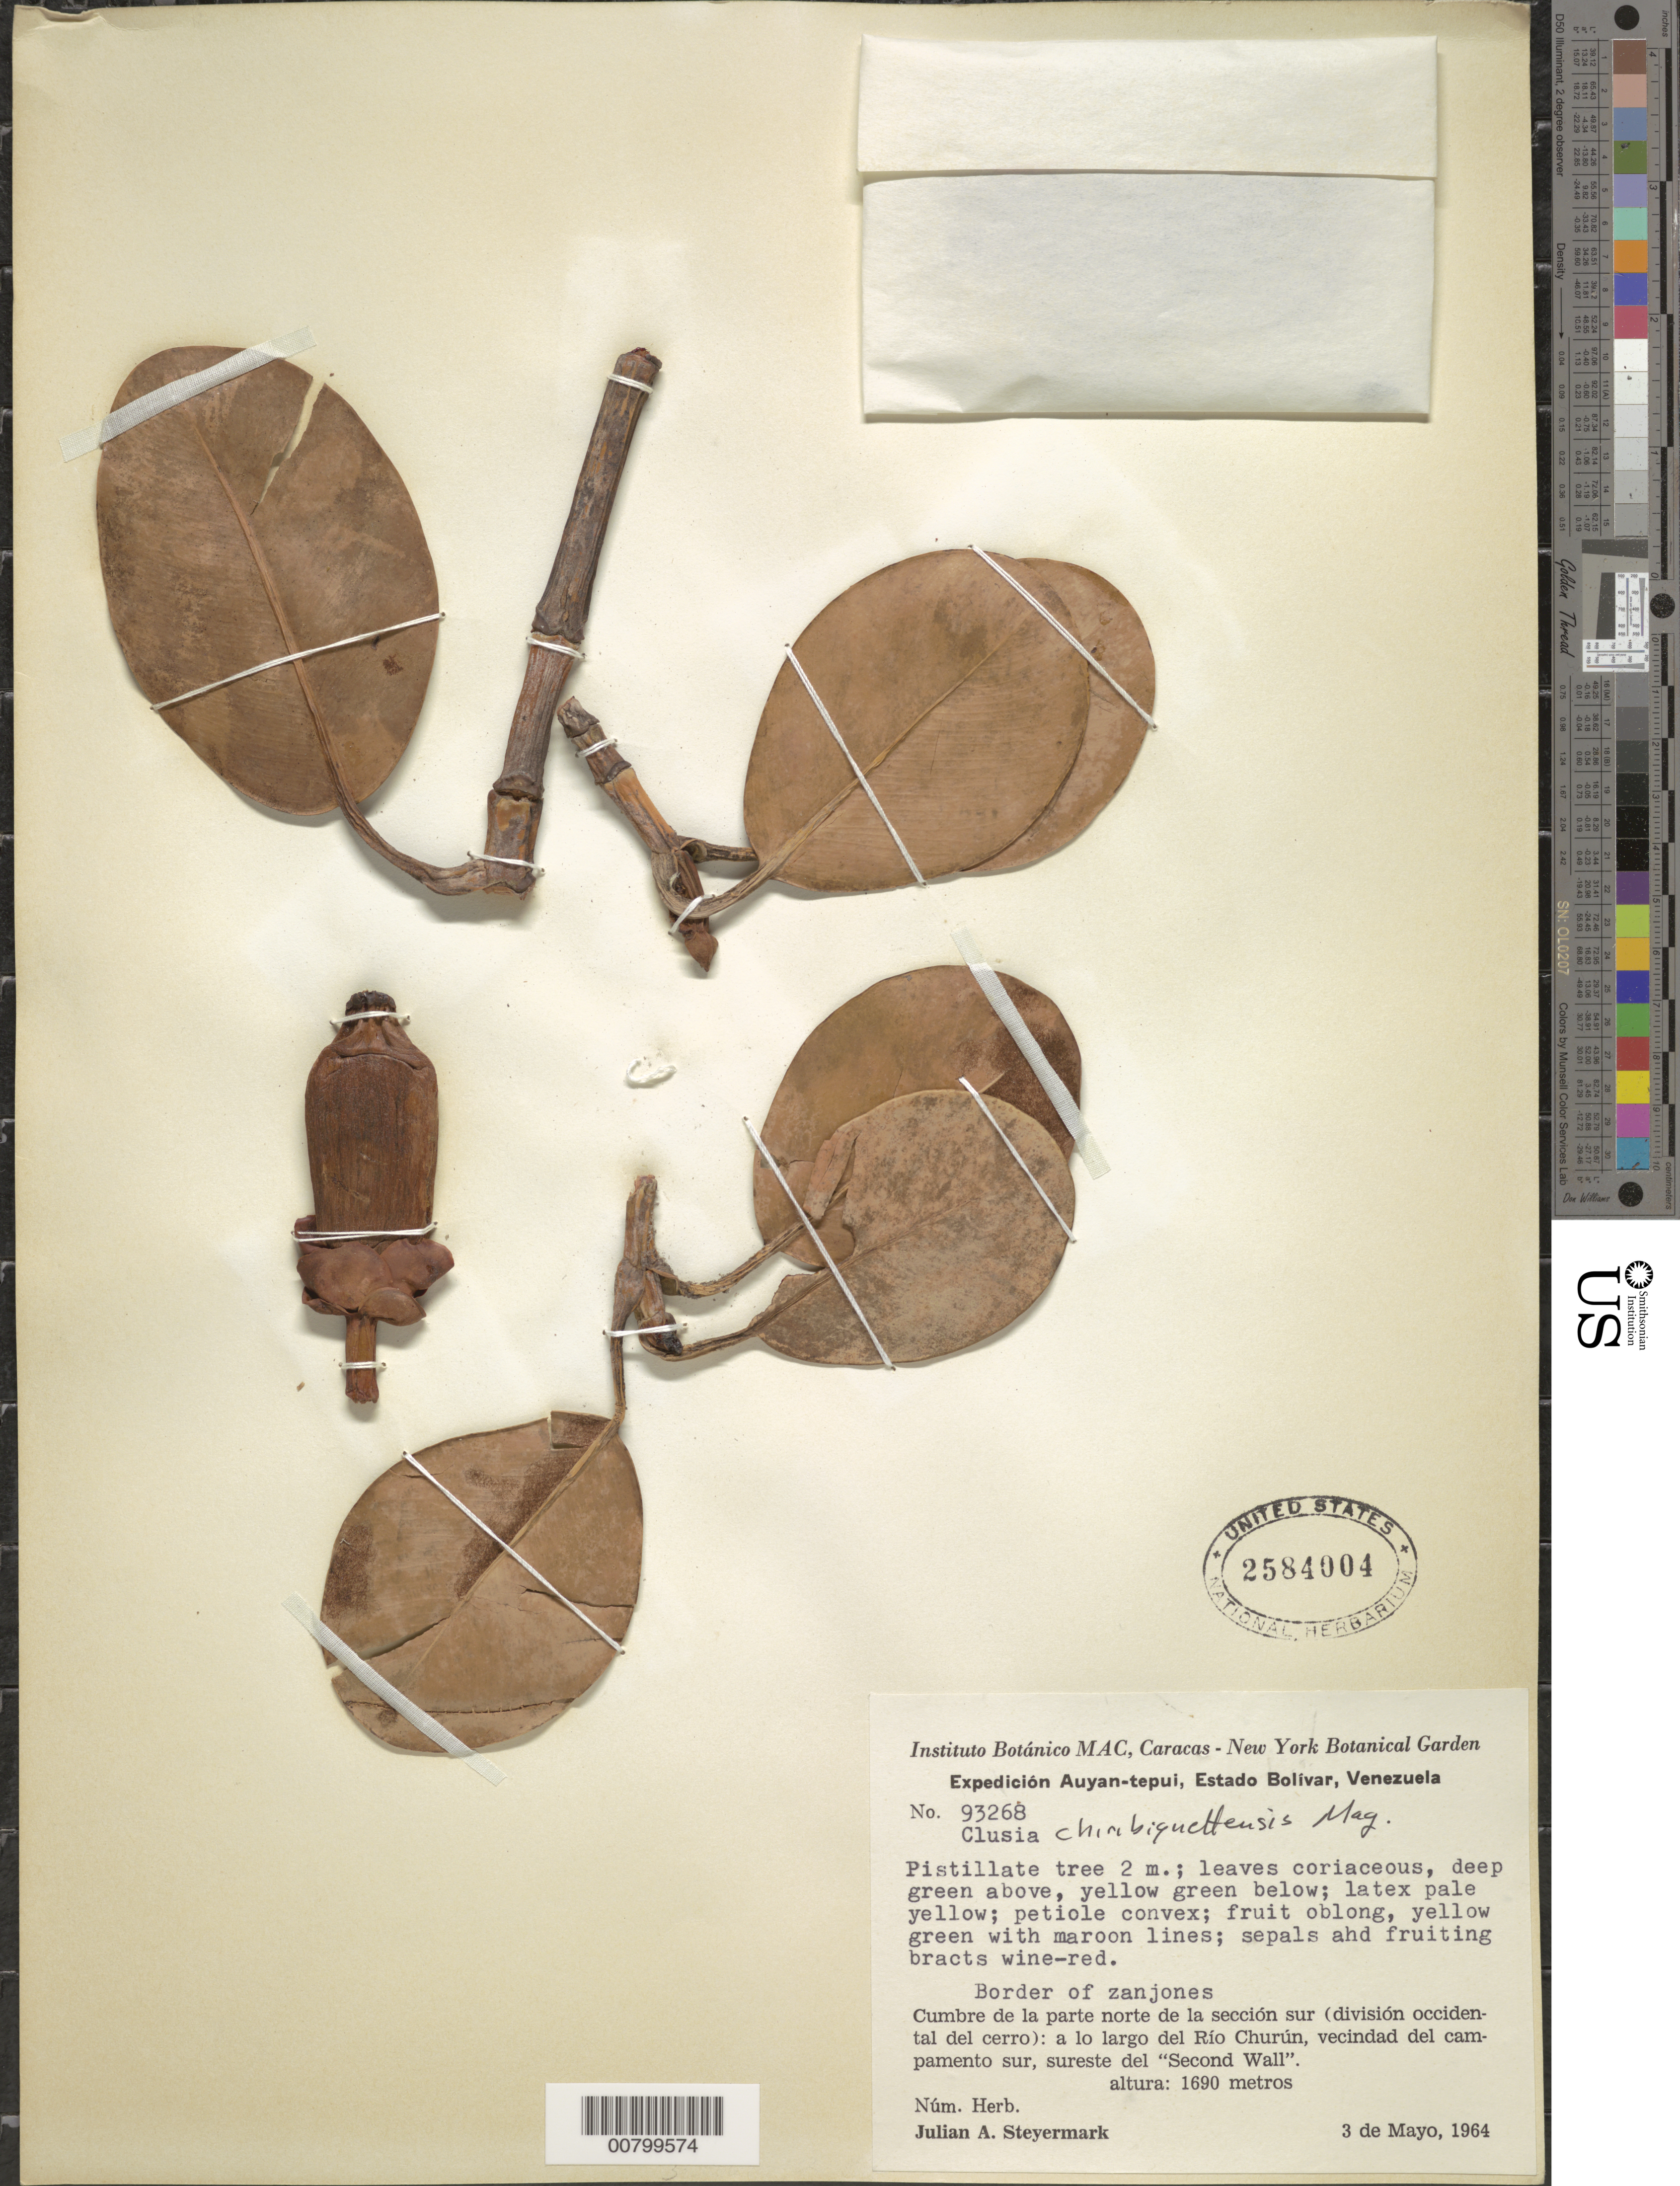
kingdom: Plantae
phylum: Tracheophyta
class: Magnoliopsida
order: Malpighiales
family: Clusiaceae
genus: Clusia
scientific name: Clusia chiribiquetensis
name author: Maguire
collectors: J. Steyermark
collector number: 93268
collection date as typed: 3-May-64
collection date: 1964-05-03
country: Venezuela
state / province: Bolívar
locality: Auyan-tepuí, cumbre de la parte norte de la seccion sur (division occidental del cerro); Río Churún, vic del campamento sur, SE del "Second Wall"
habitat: Bordering zanjon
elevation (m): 1690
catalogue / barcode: US 2584004